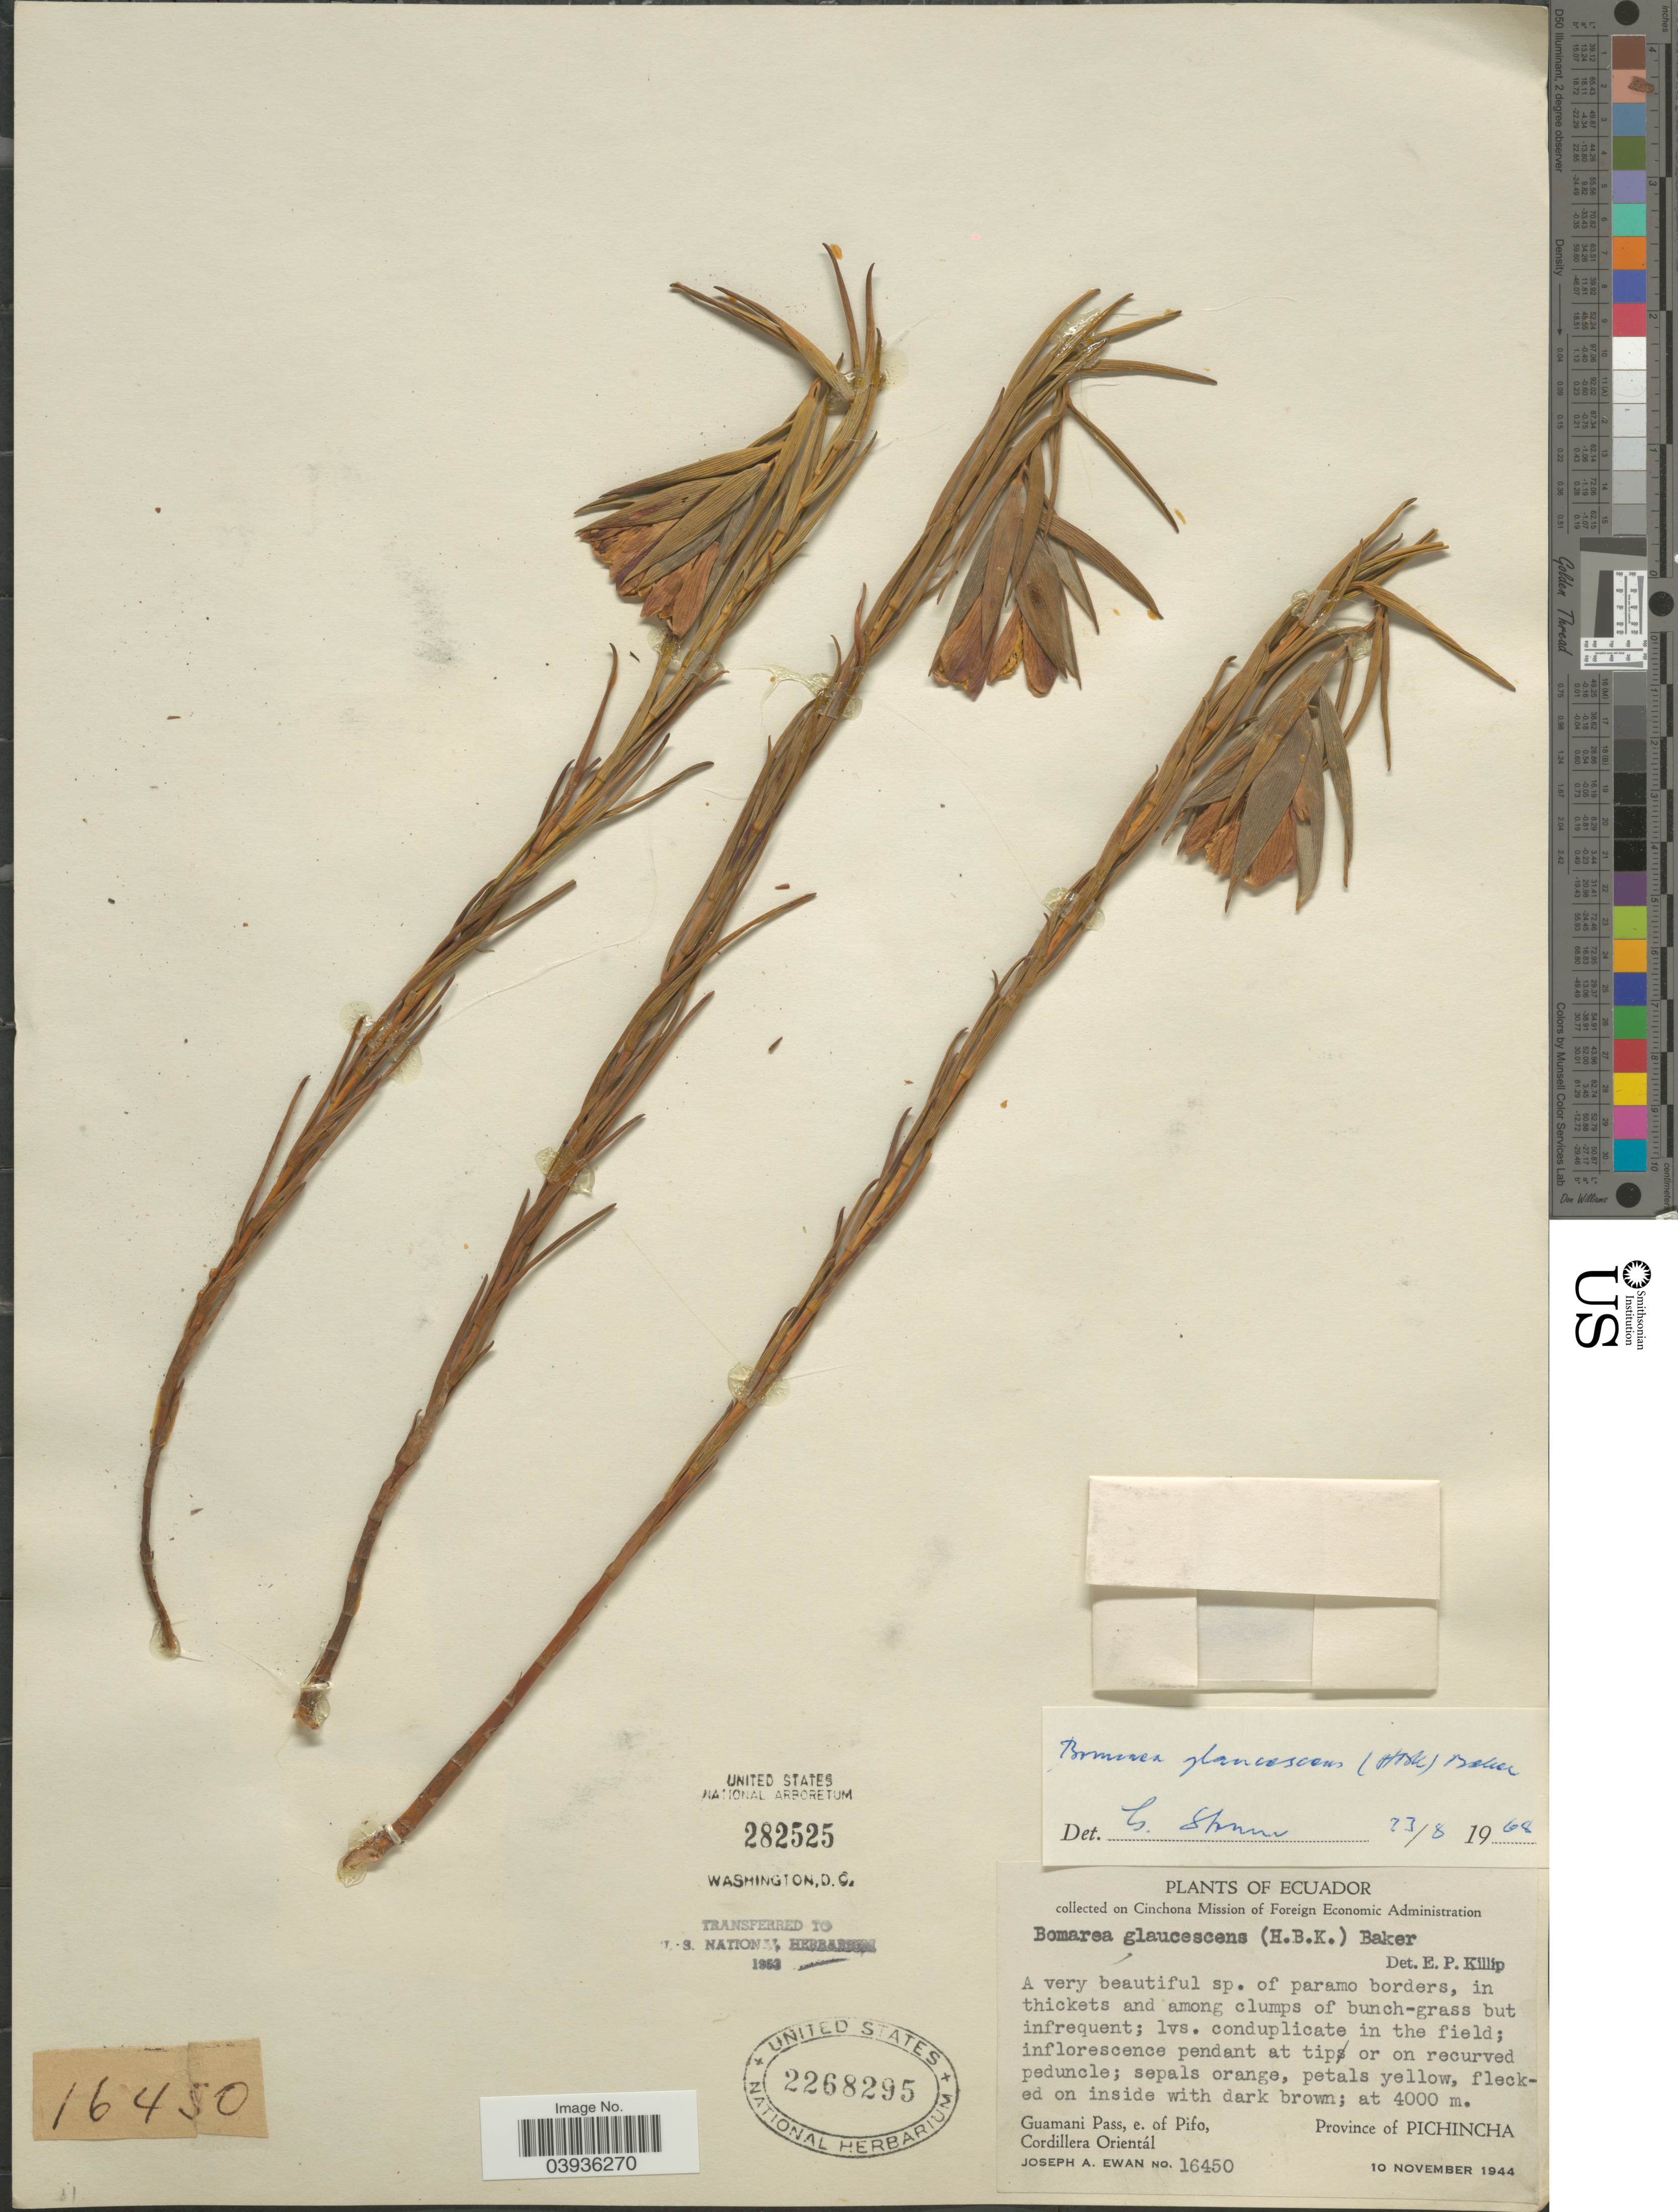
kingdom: Plantae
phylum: Tracheophyta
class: Liliopsida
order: Liliales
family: Alstroemeriaceae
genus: Bomarea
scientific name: Bomarea glaucescens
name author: (Kunth) Baker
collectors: J. A. Ewan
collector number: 16450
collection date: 1944-11-10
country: Ecuador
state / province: Pichincha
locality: Guamani Pass, e. of Pifo, Cordillera Orientál.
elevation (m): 4000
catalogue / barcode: US 2268295